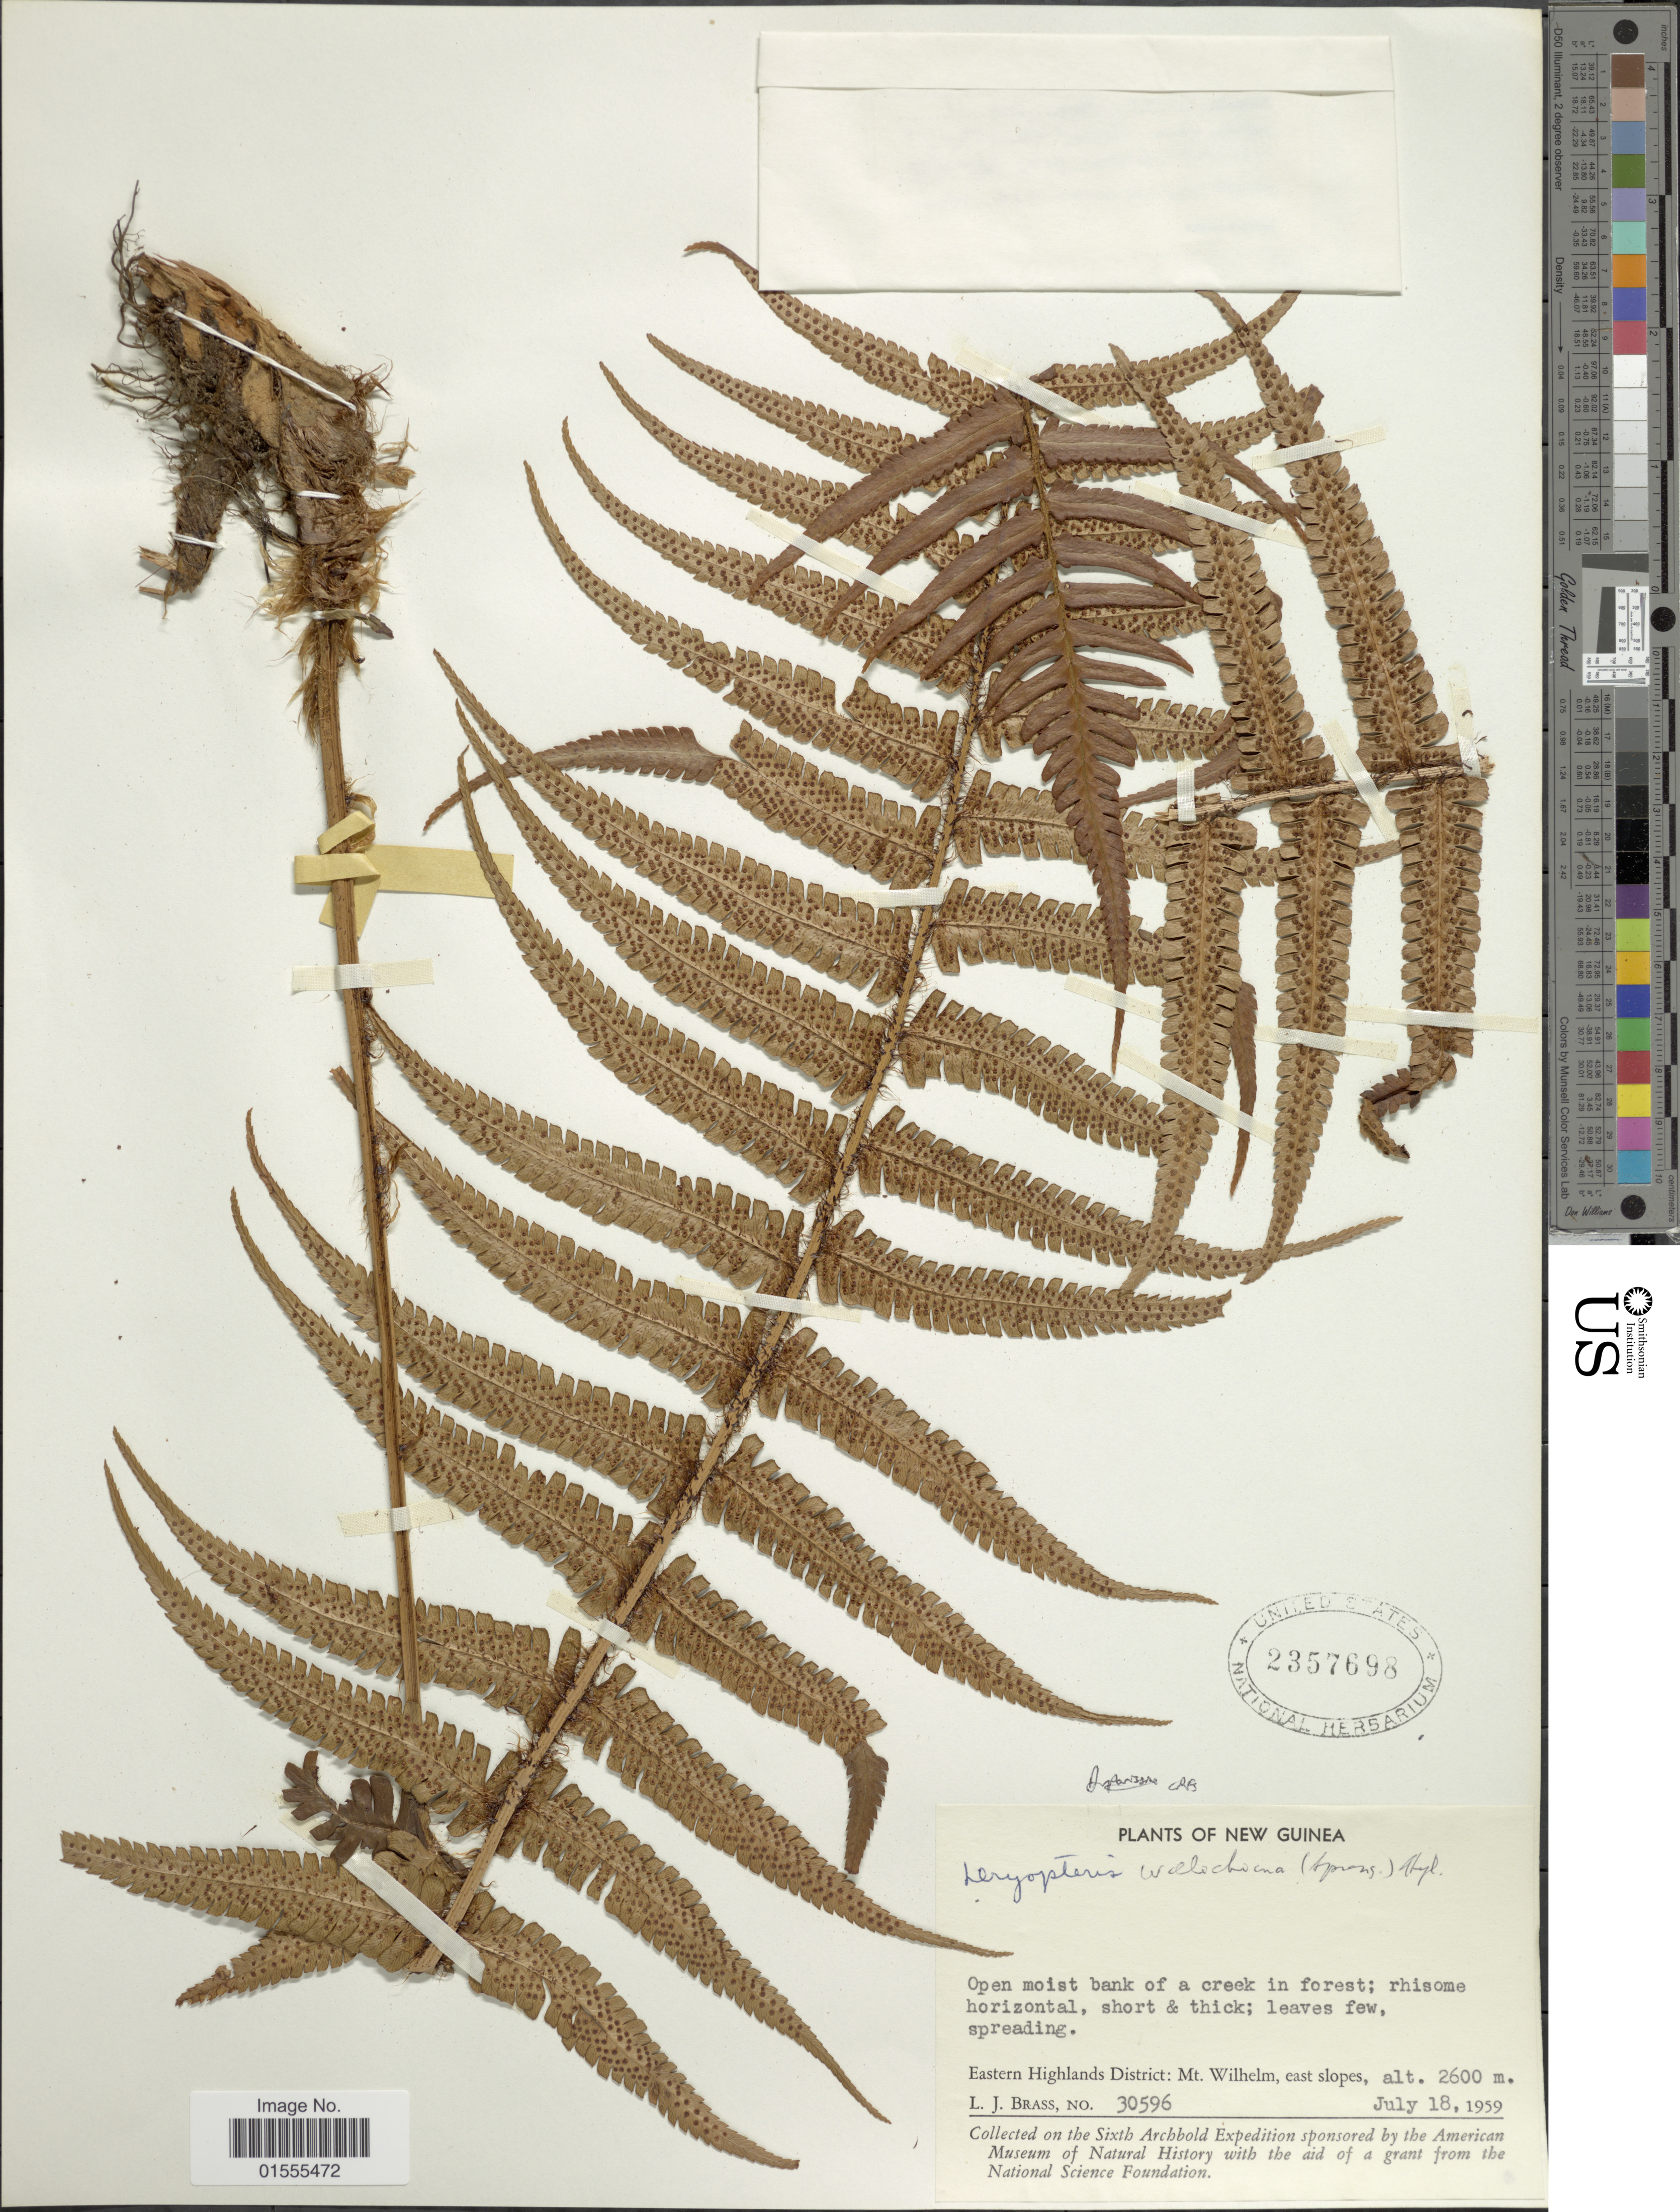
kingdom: Plantae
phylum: Tracheophyta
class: Polypodiopsida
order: Polypodiales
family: Dryopteridaceae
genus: Dryopteris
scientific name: Dryopteris wallichiana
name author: (Spreng.) Hyl.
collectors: L. J. Brass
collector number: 30596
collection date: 1959-07-18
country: Papua New Guinea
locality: New Guinea, Eastern Highlands District: Mt Wilhelm, east slopes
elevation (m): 2600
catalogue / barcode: US 2357698